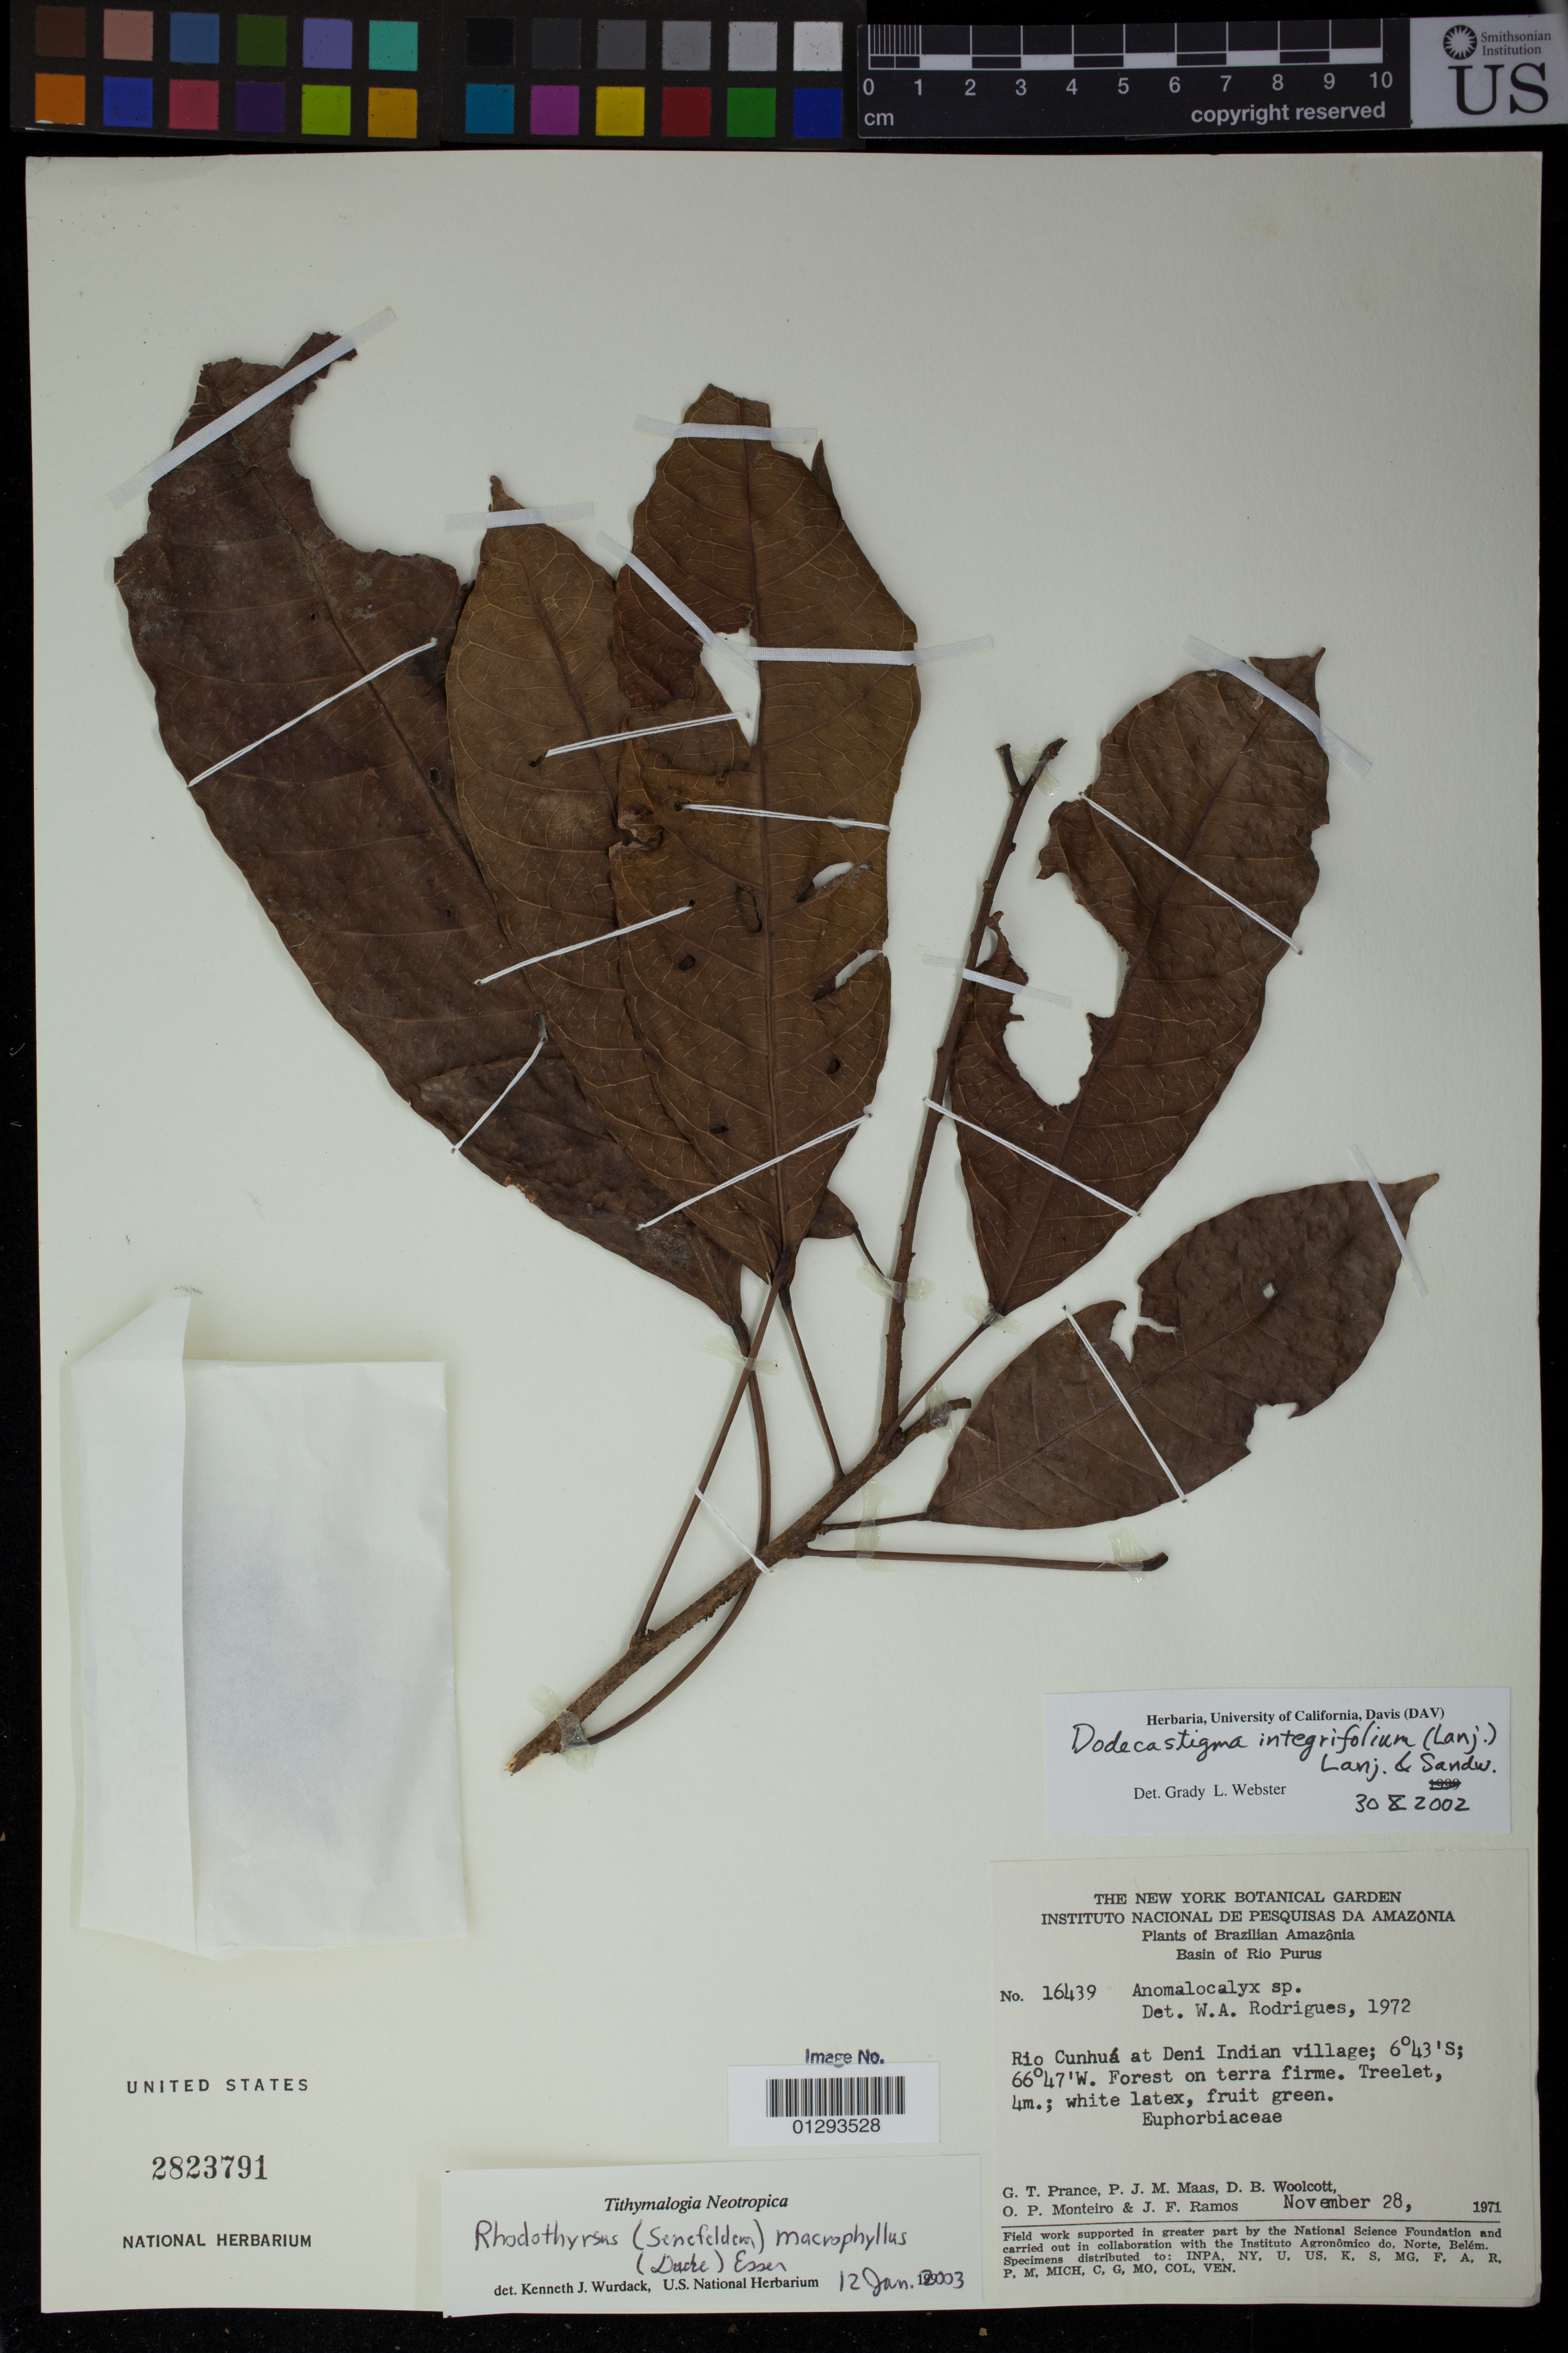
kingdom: Plantae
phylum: Tracheophyta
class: Magnoliopsida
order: Malpighiales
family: Euphorbiaceae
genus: Rhodothyrsus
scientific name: Rhodothyrsus macrophyllus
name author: (Ducke) Esser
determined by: Wurdack, Kenneth J., (US), Smithsonian Institution - National Museum of Natural History (UNITED STATES)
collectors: G. T. Prance, P. Maas, D. B. Woolcott, O. P. Monteiro & J. F. Ramos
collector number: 16439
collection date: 1971-11-28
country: Brazil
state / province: Amazonas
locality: Rio Cunhuá at Deni Indian village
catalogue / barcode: US 2823791